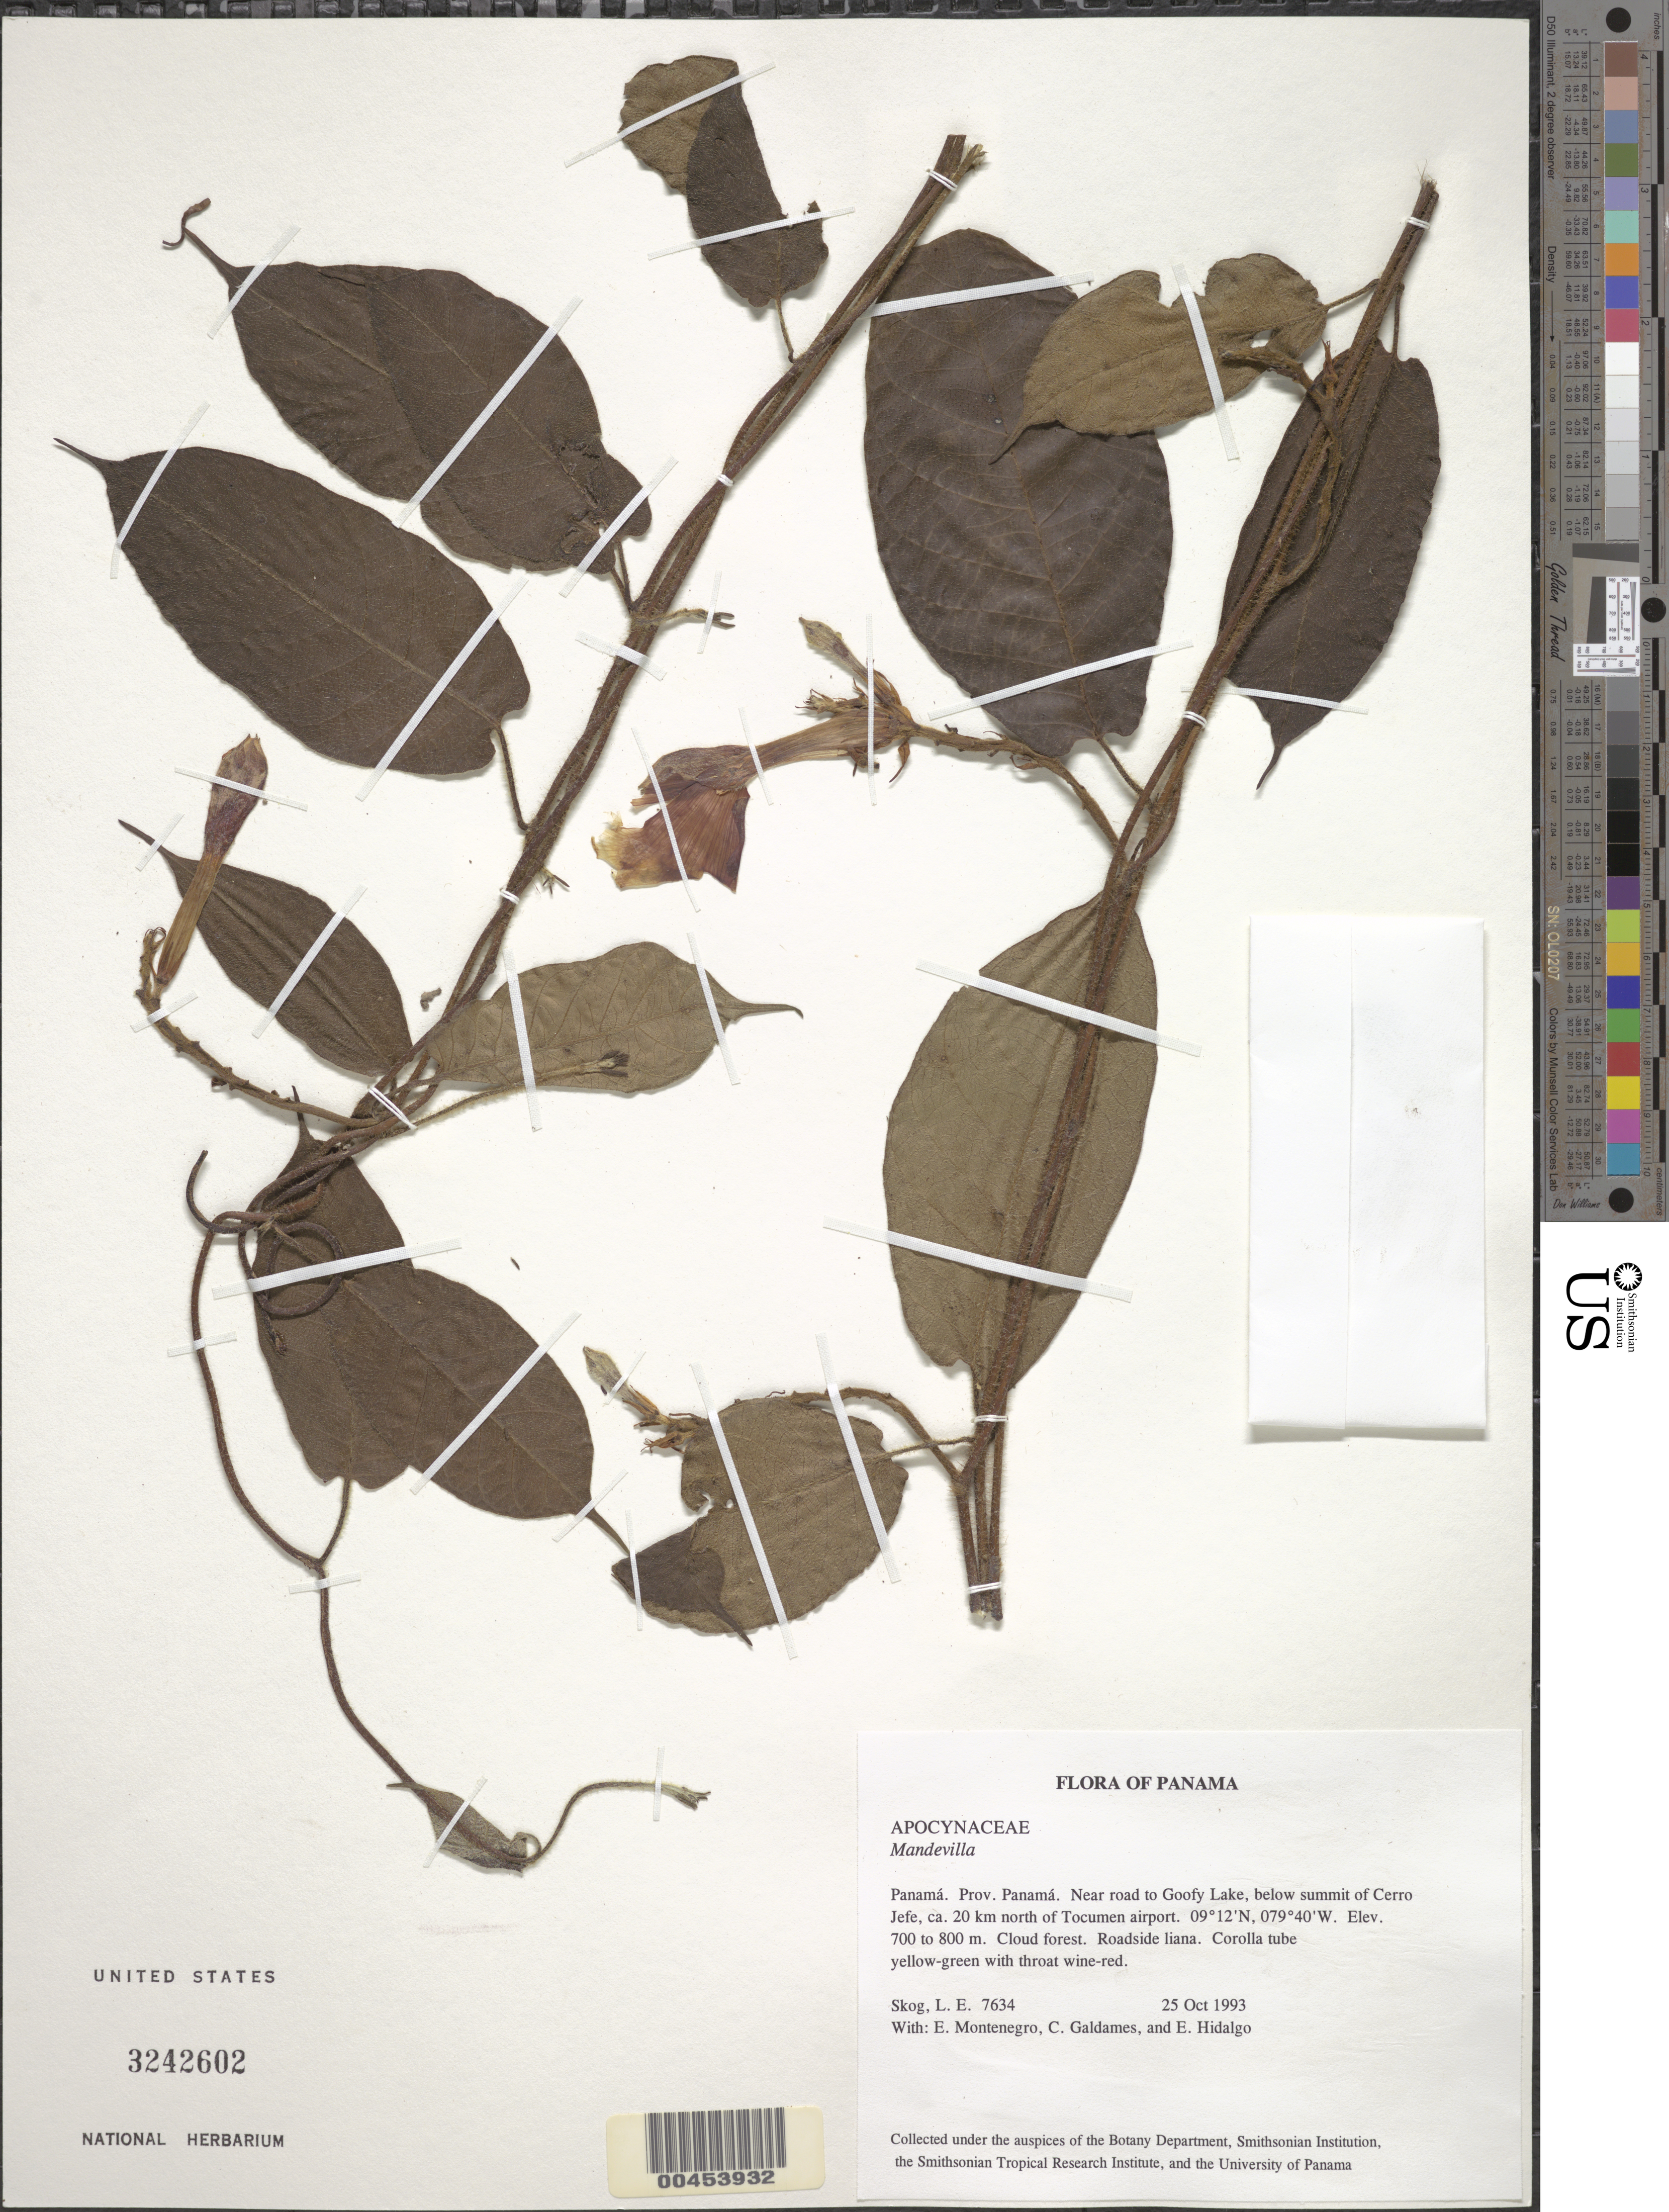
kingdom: Plantae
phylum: Tracheophyta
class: Magnoliopsida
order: Gentianales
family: Apocynaceae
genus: Mandevilla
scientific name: Mandevilla sp.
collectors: L. E. Skog, E. Montenegro, C. Galdames & E. Hildalgo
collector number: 7634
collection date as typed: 25 Oct 1993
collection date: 1993-10-25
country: Panama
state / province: Panamá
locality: Near road to Goofy Lake, below summit of Cerro Jefe, ca. 20 km N of Tocumen Airport.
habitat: Cloud forest.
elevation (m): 700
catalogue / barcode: US 3242602